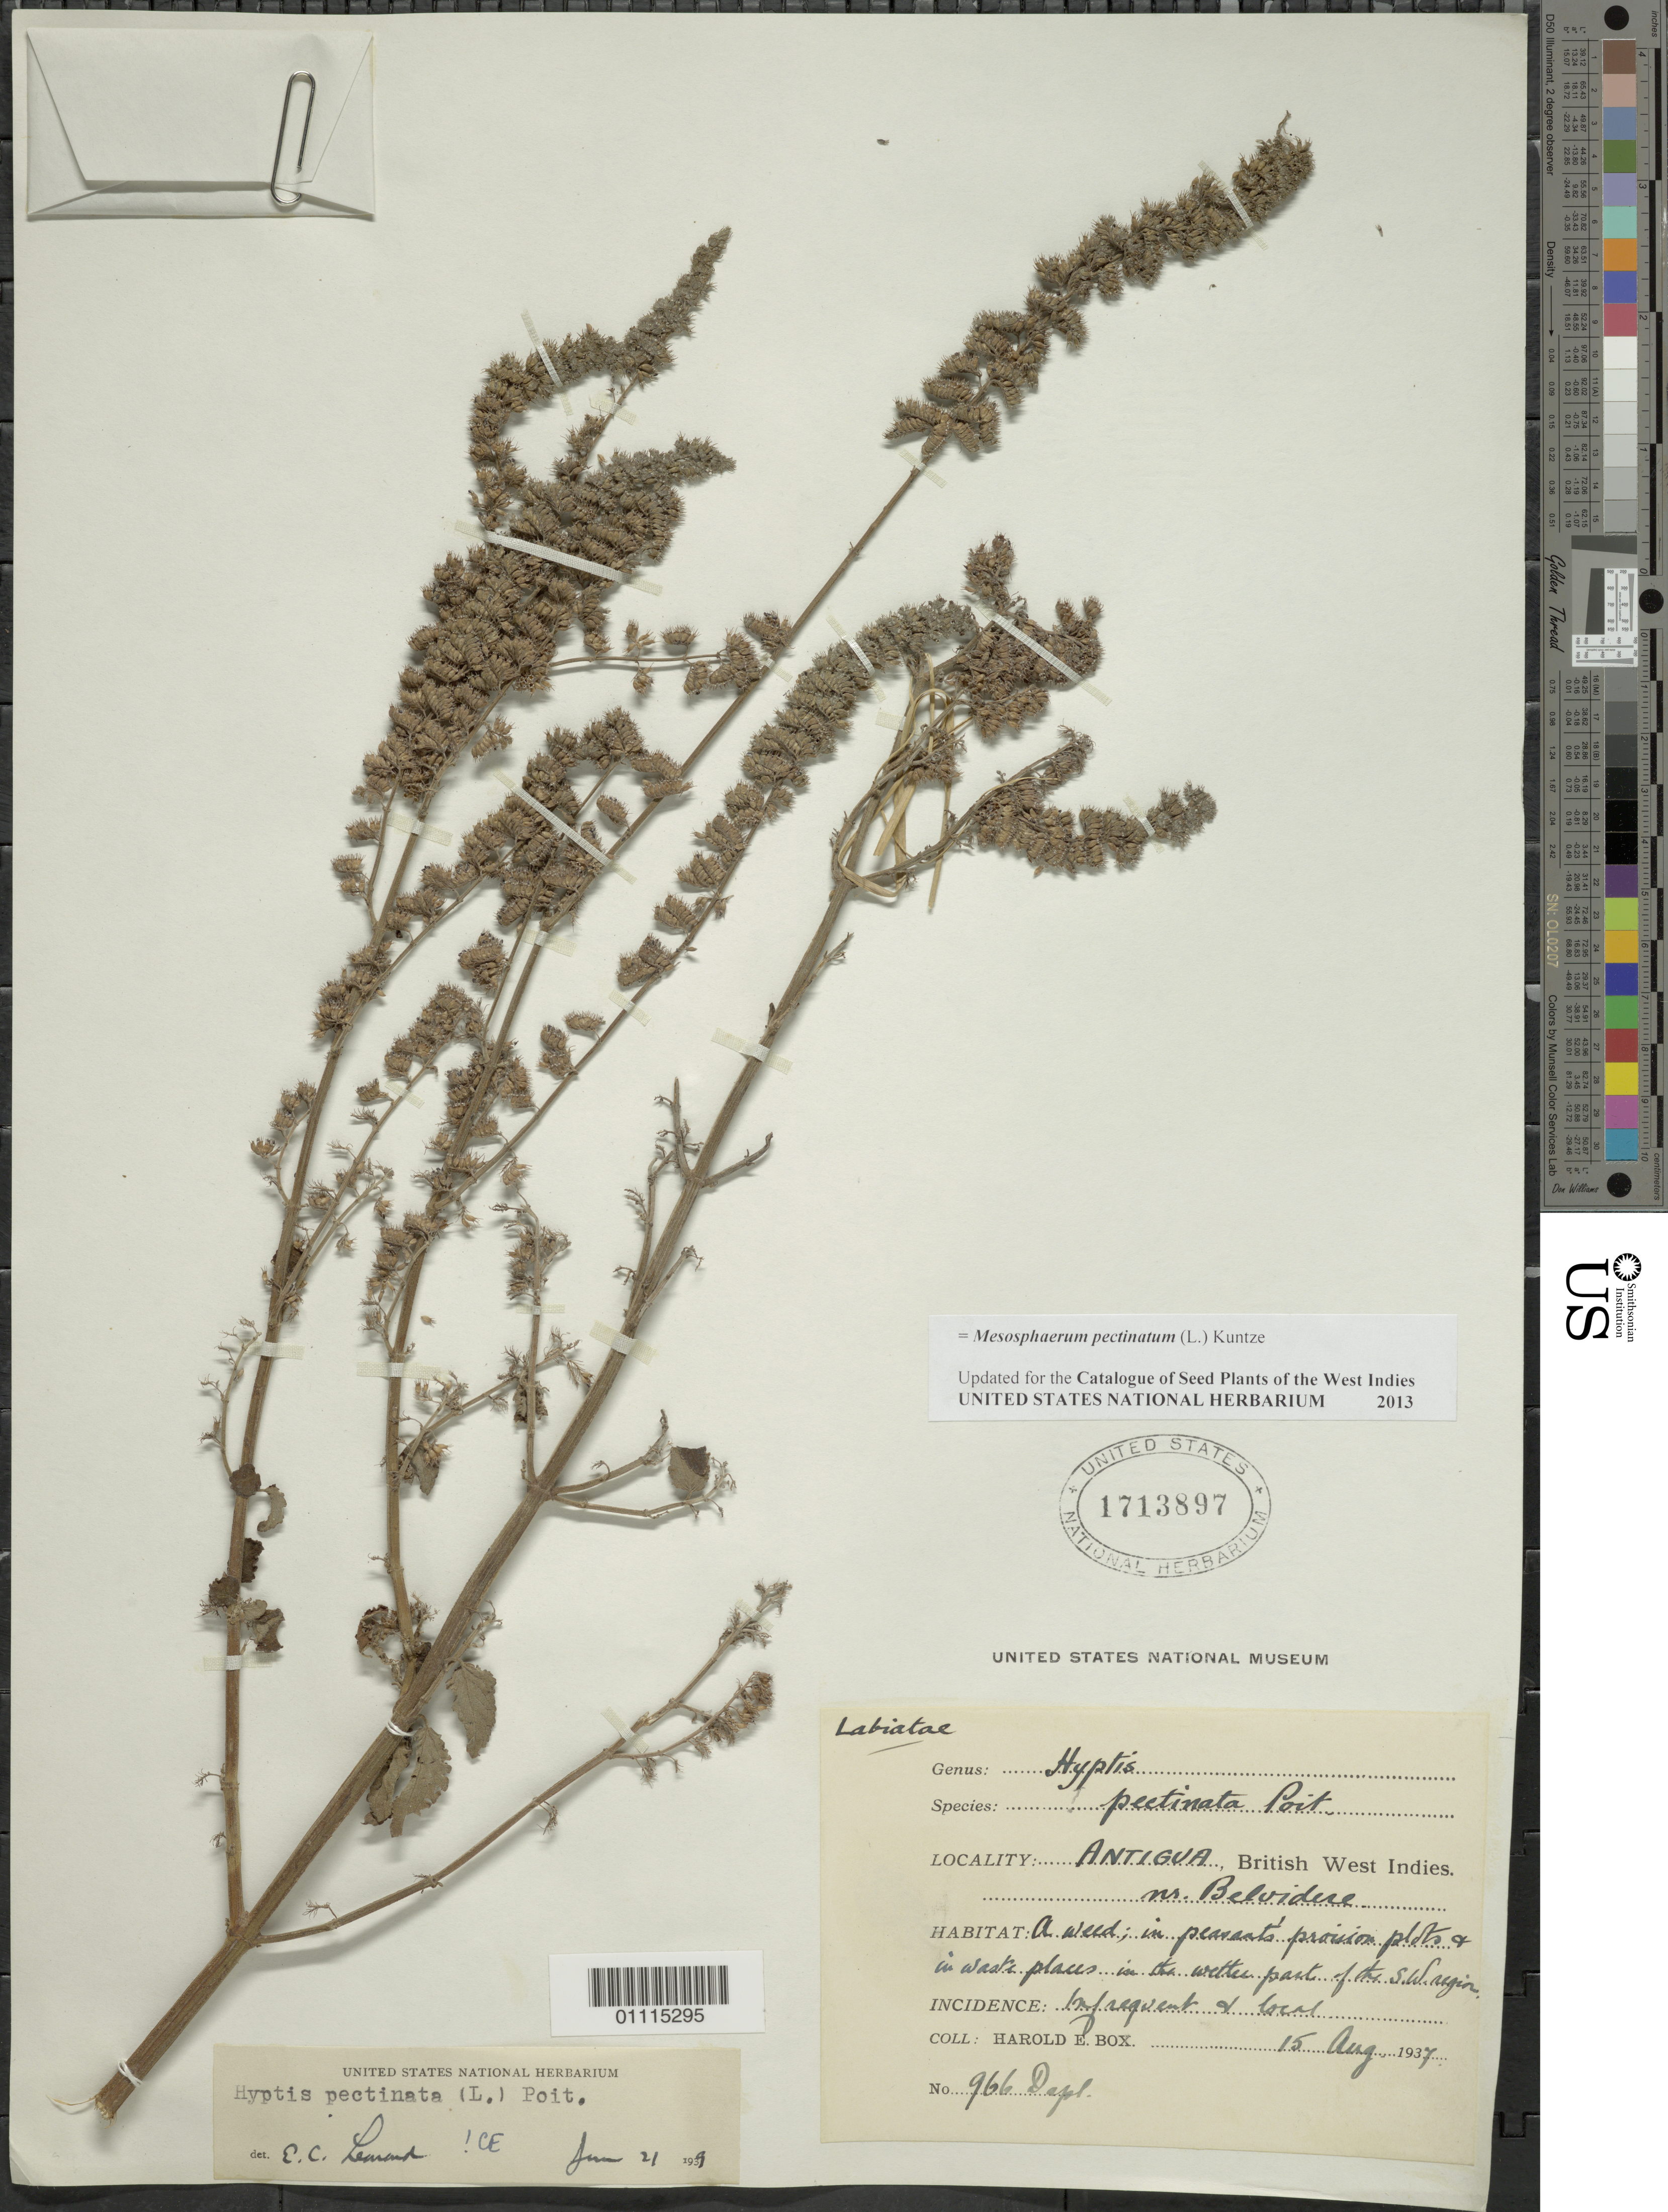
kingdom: Plantae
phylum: Tracheophyta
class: Magnoliopsida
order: Lamiales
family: Lamiaceae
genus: Mesosphaerum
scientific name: Mesosphaerum pectinatum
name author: (L.) Kuntze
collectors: H. E. Box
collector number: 966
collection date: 1937-08-15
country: Antigua and Barbuda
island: Antigua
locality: Belvidere, near.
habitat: In peasants' provision plots and in waste places in the wetter part of the SW region.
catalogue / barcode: US 1713897